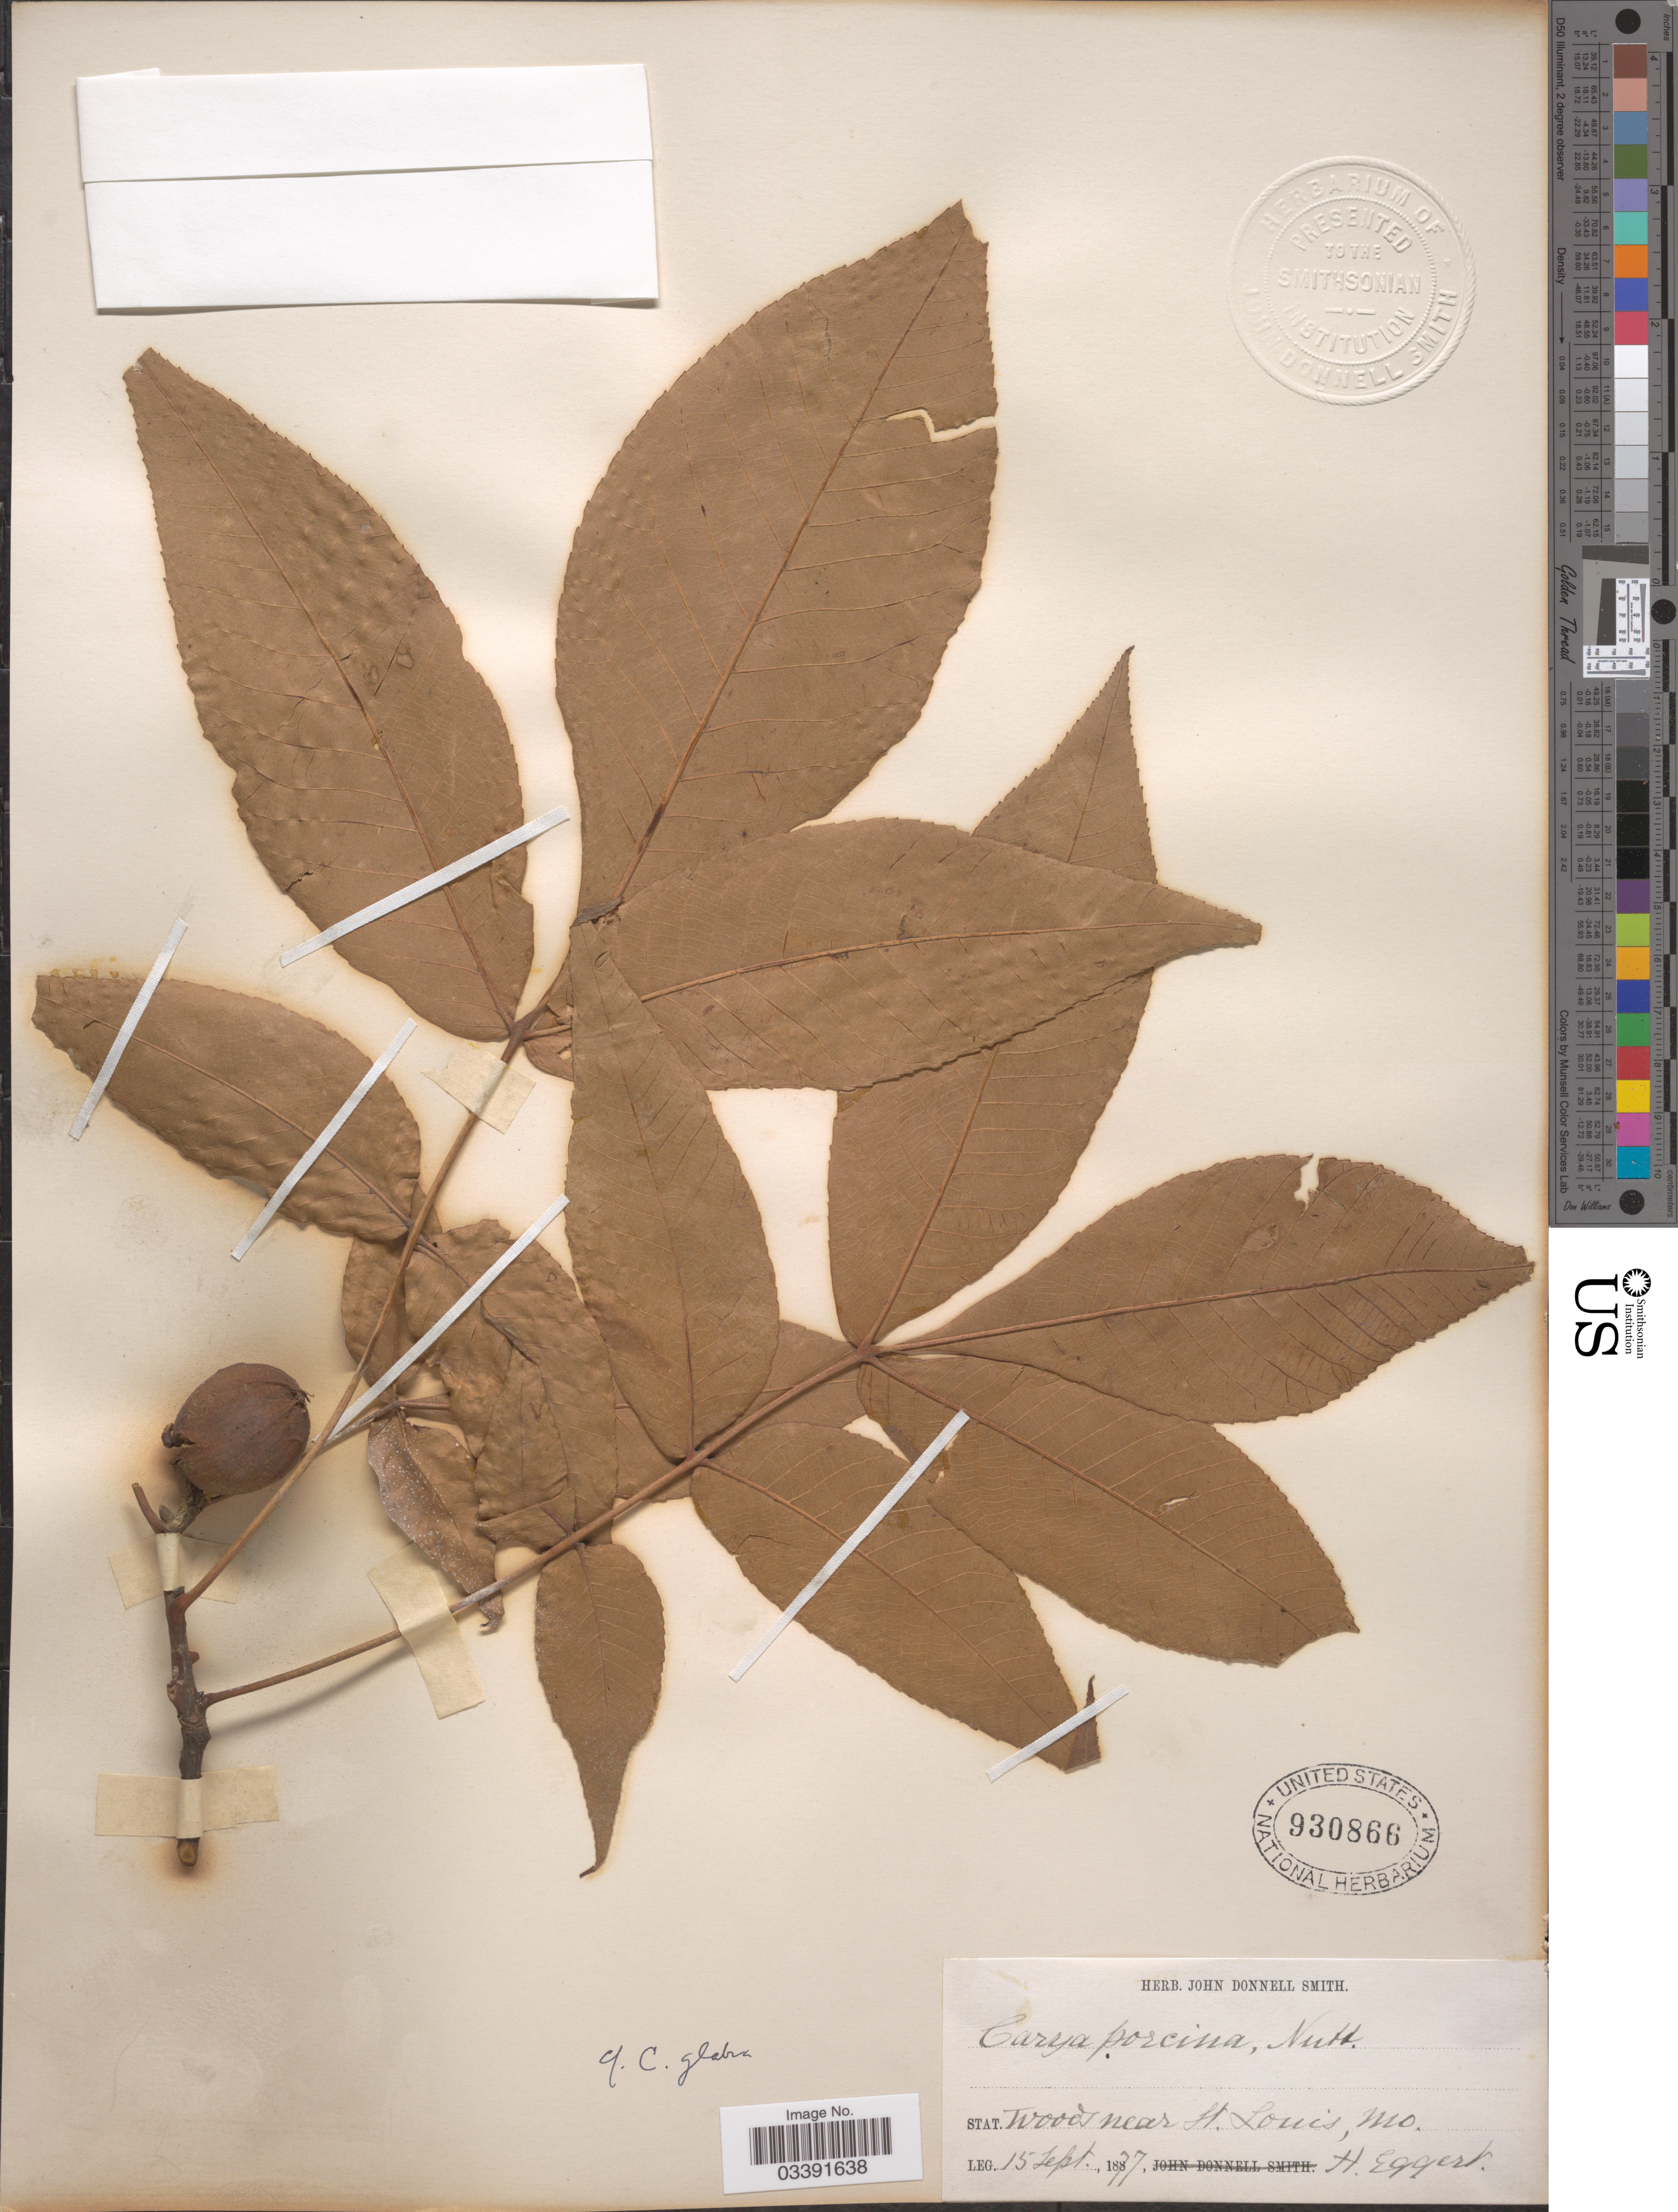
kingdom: Plantae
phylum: Tracheophyta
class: Magnoliopsida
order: Fagales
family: Juglandaceae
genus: Carya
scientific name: Carya glabra var. glabra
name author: (Mill.) Sweet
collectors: H. Eggert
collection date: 1877-09-15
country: United States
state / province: Missouri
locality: Woods near St. Louis.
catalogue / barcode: US 930866